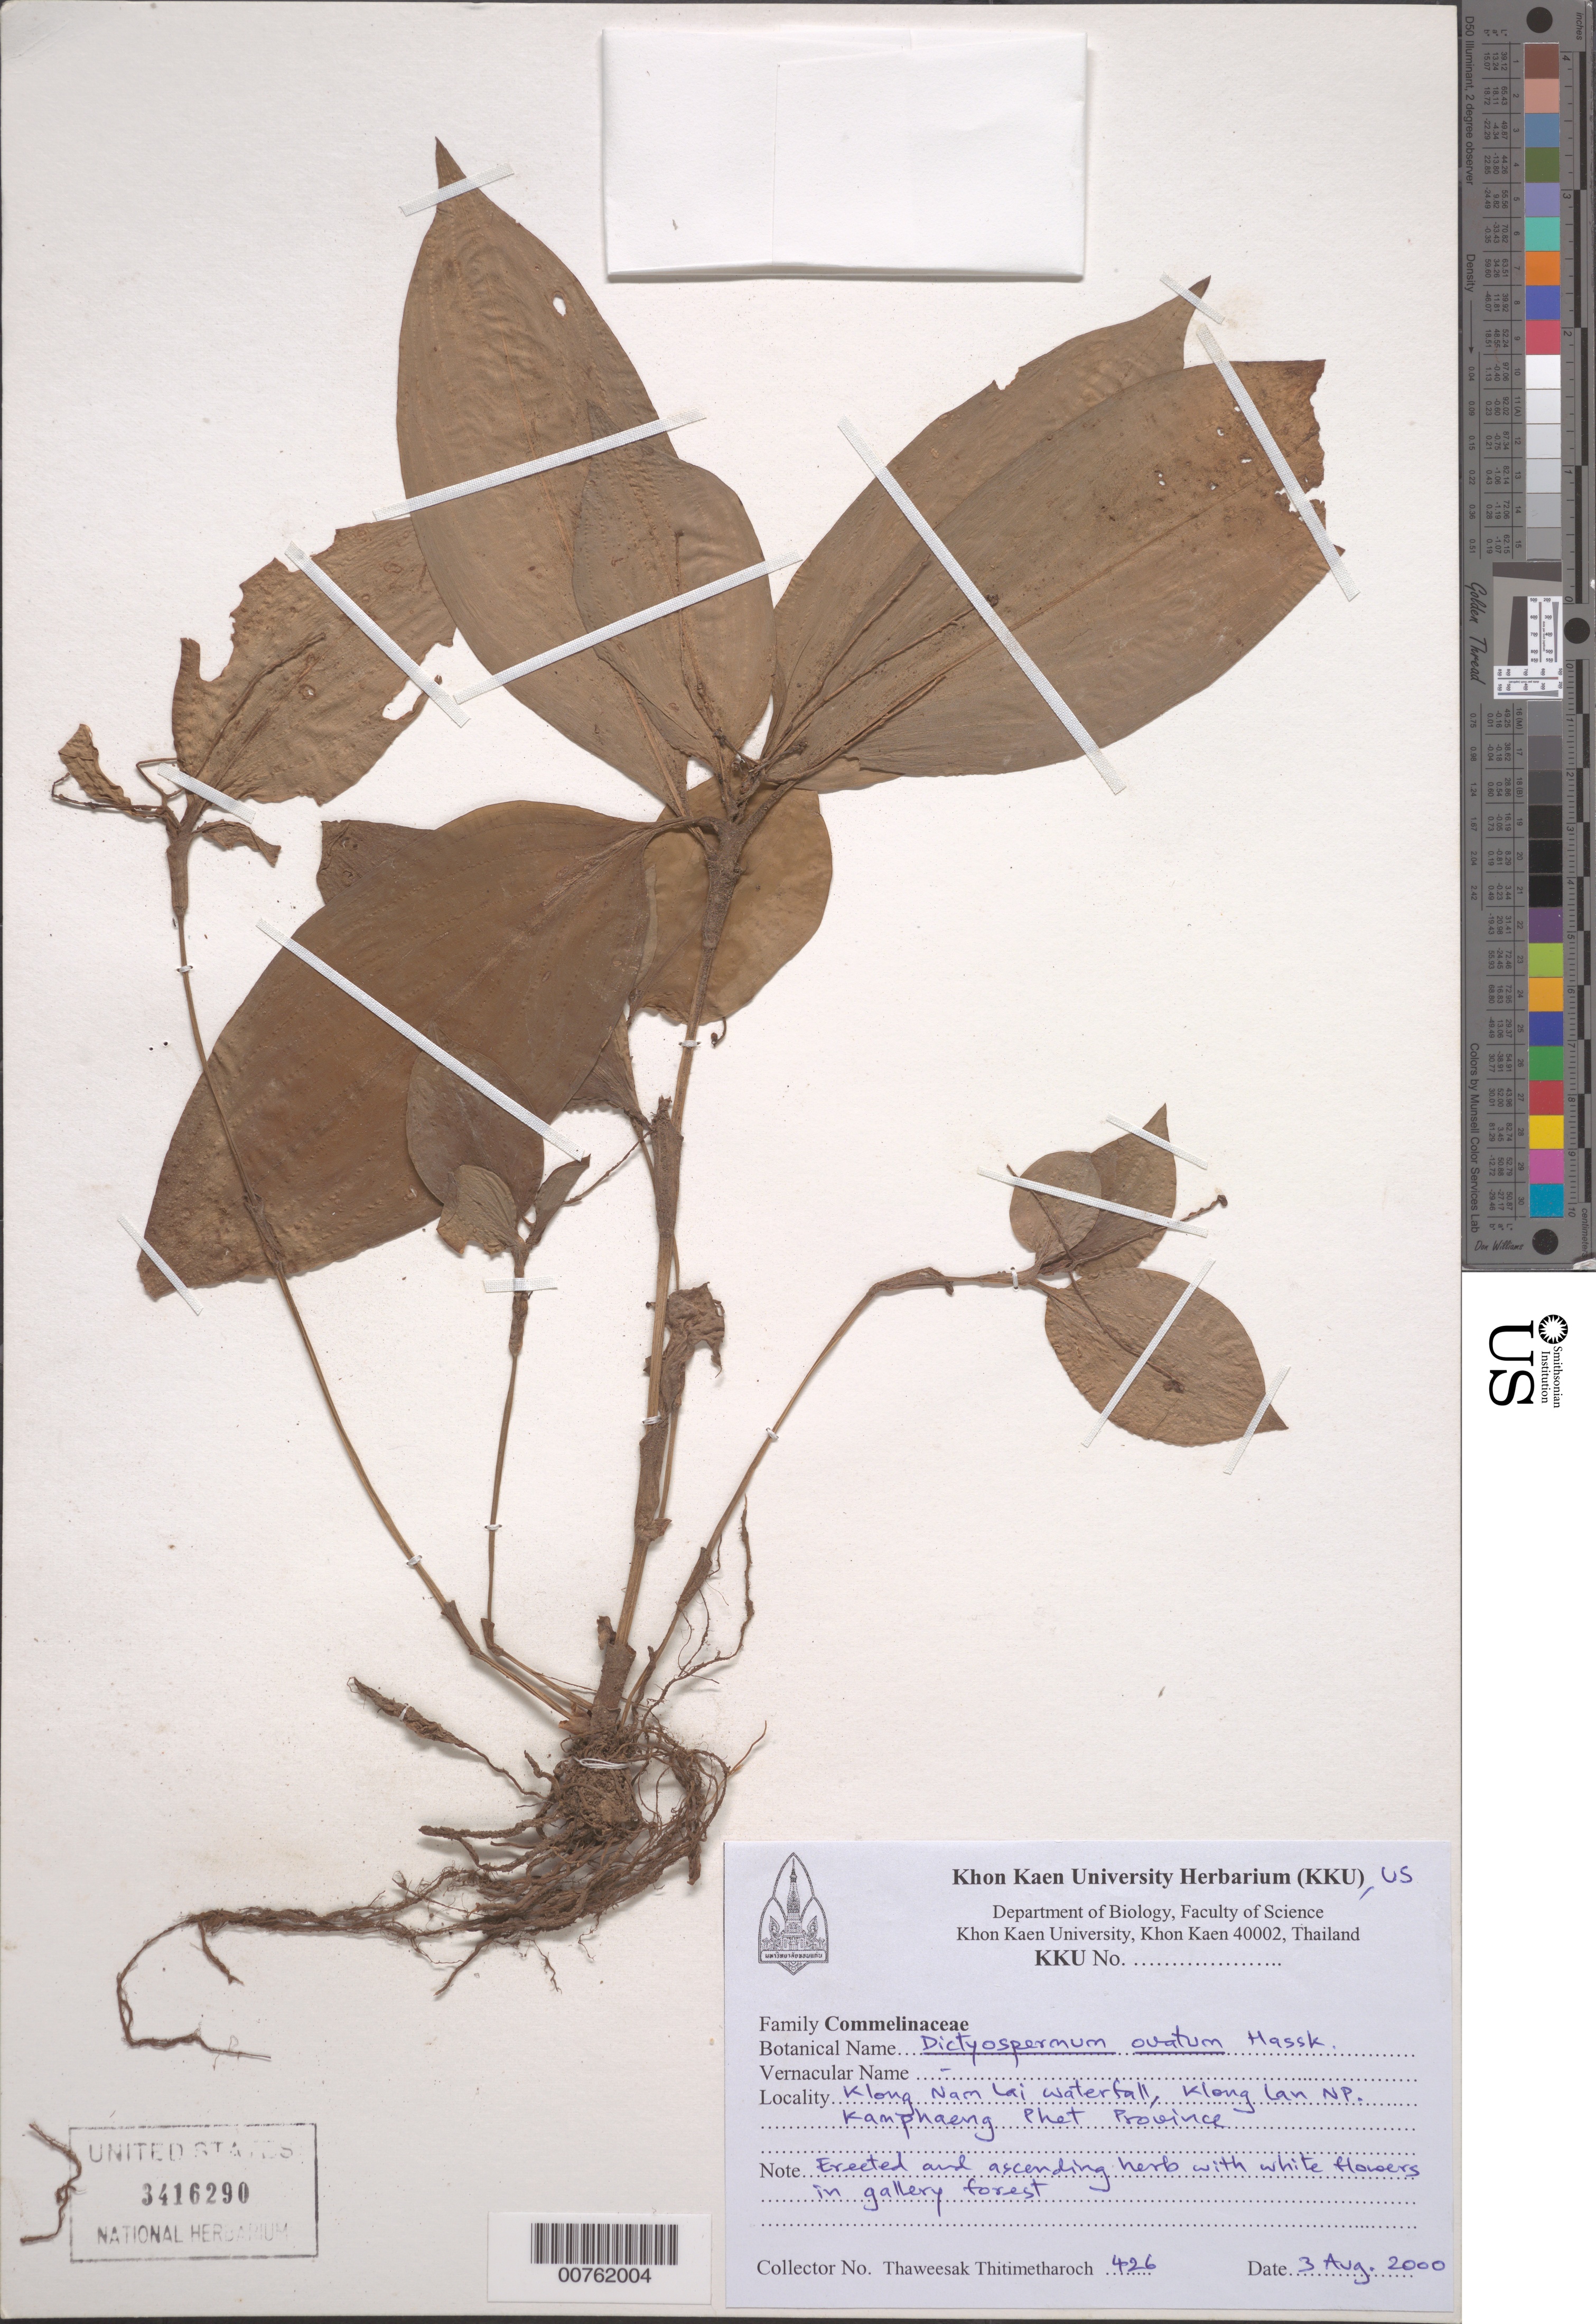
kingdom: Plantae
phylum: Tracheophyta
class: Liliopsida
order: Commelinales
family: Commelinaceae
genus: Dictyospermum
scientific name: Dictyospermum ovatum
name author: Hassk.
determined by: Faden, Robert B., (US), Smithsonian Institution - National Museum of Natural History (UNITED STATES)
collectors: T. Thitimetharoch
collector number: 426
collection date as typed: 03 Aug 2000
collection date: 2000-08-03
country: Thailand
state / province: Kamphaeng Phet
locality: Klong Nam Lai Waterfall, Klong Lan NP.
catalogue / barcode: US 3416290